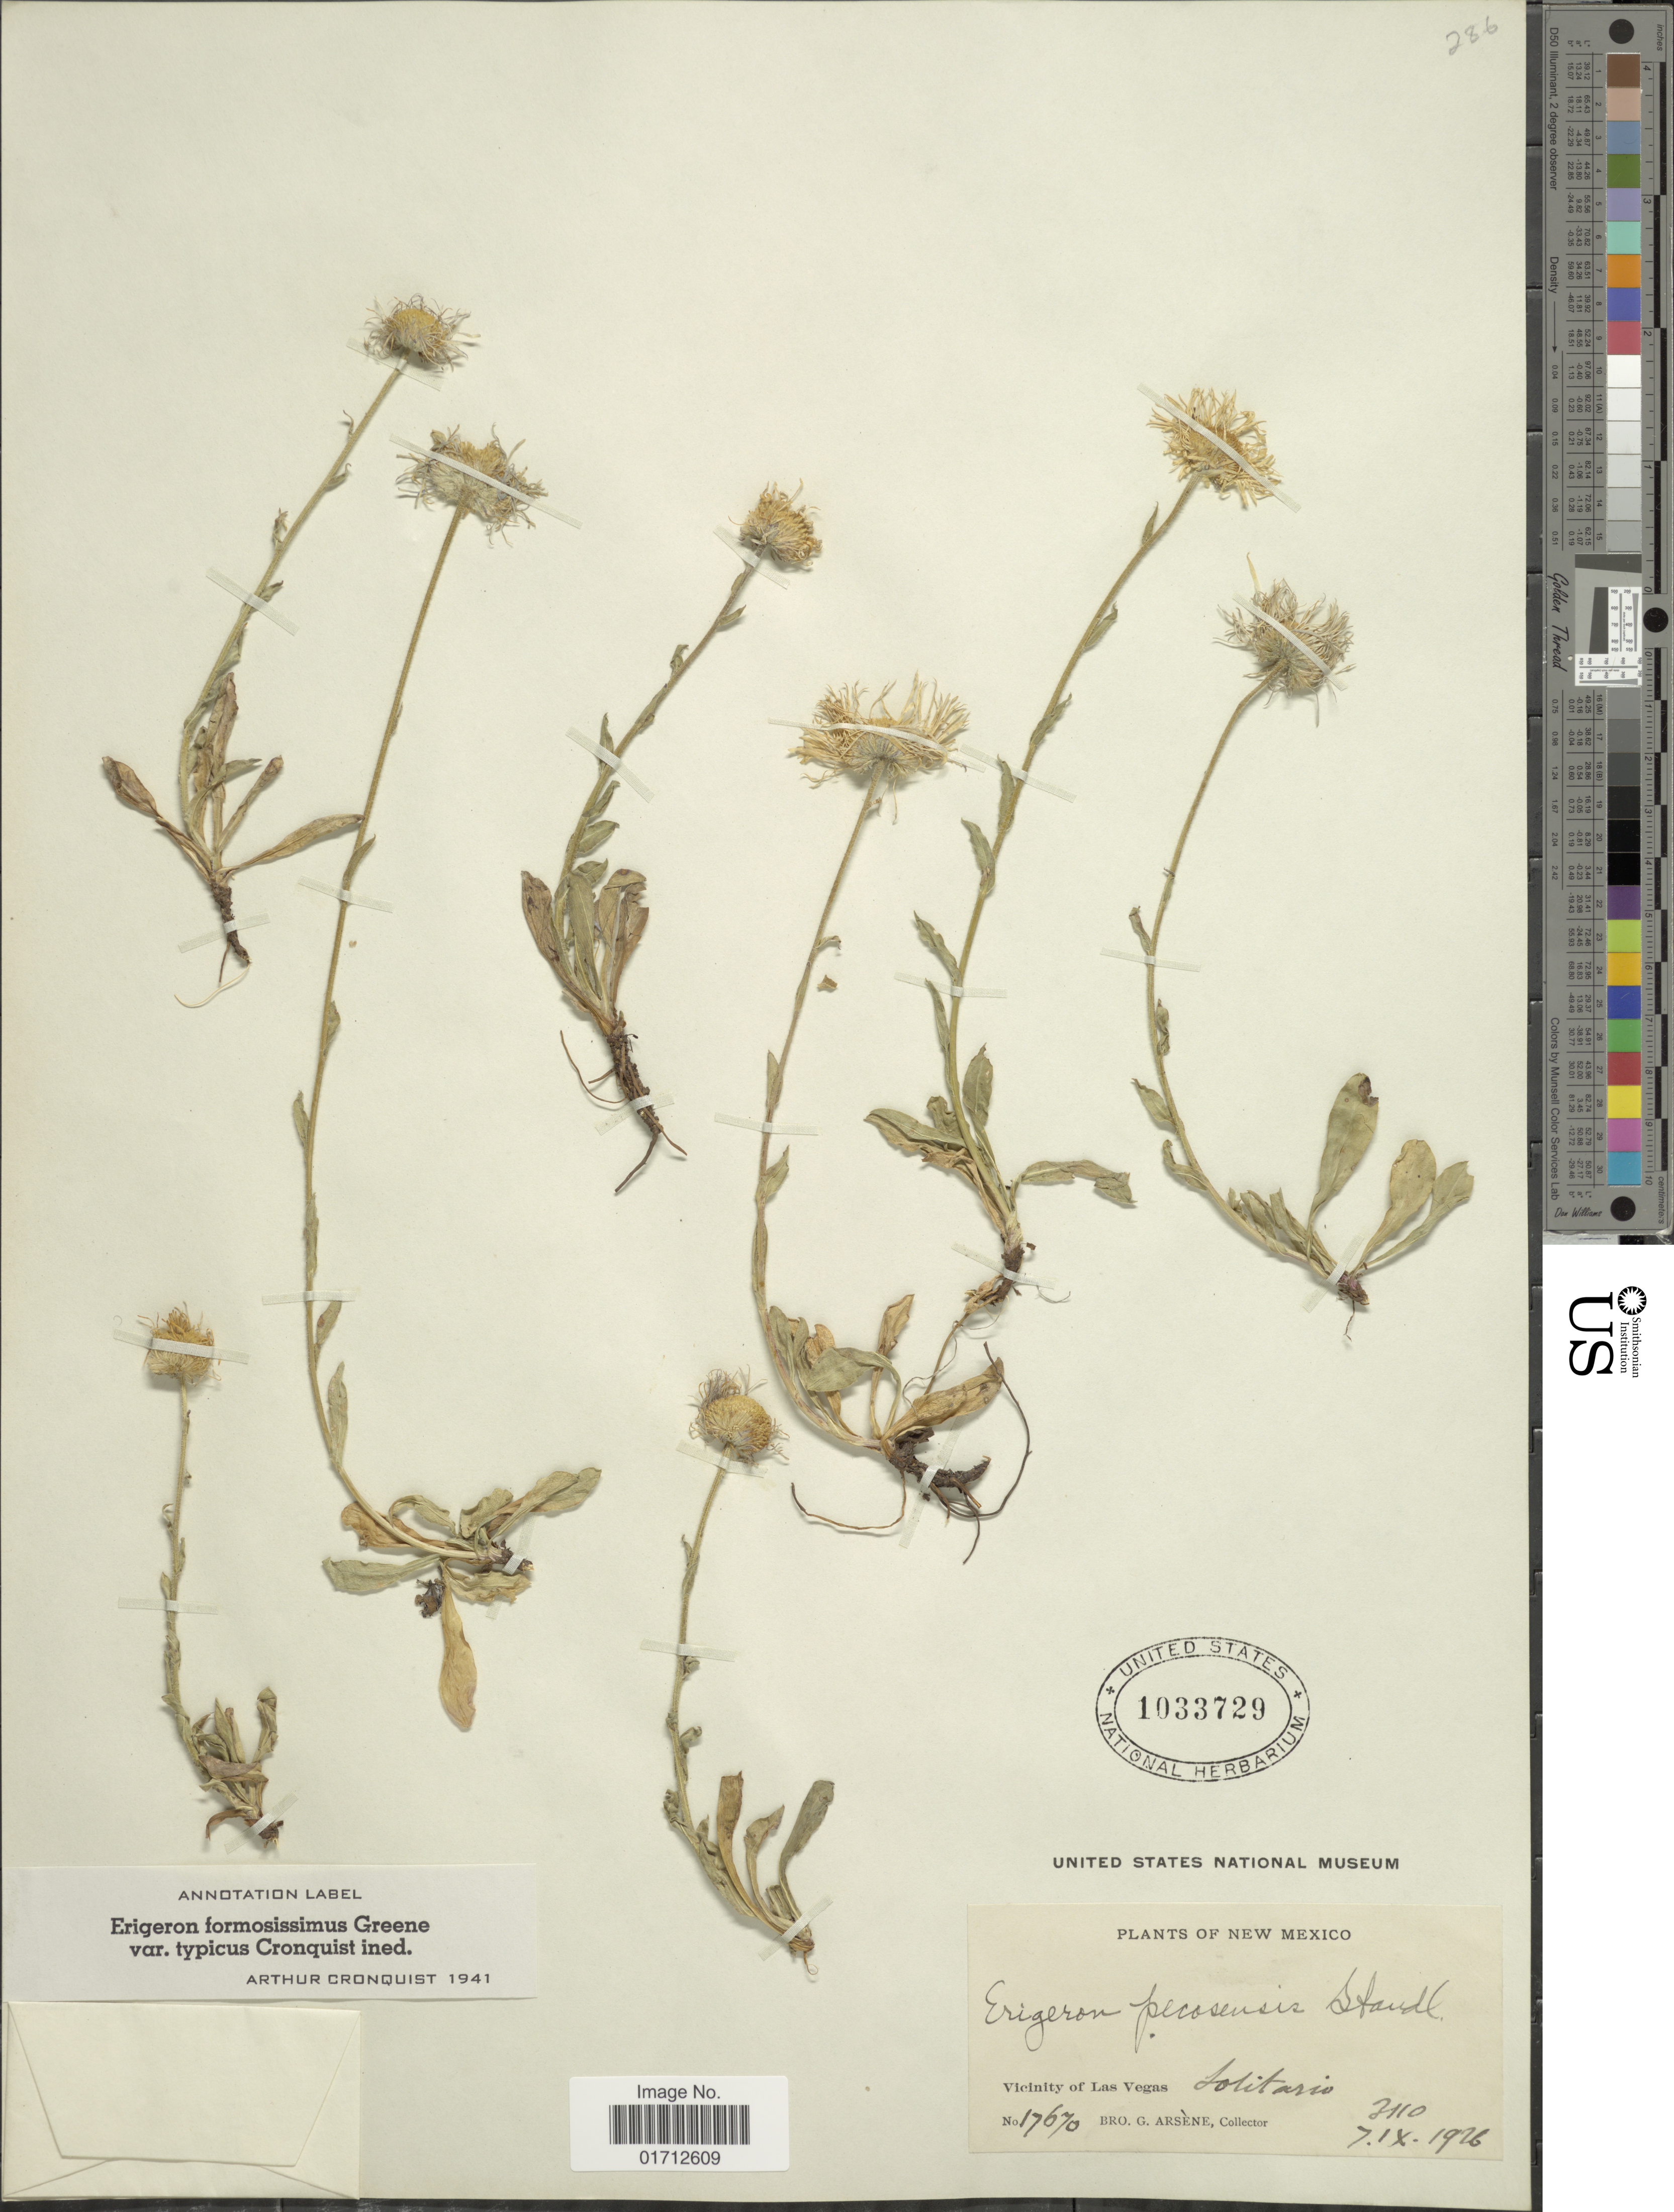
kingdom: Plantae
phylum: Tracheophyta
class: Magnoliopsida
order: Asterales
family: Asteraceae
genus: Erigeron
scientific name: Erigeron formosissimus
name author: Greene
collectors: Bro. G. Arsène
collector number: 17670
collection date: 1926-09-07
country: United States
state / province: New Mexico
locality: Vicinity of Las Vegas, Solitario.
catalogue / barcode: US 1033729